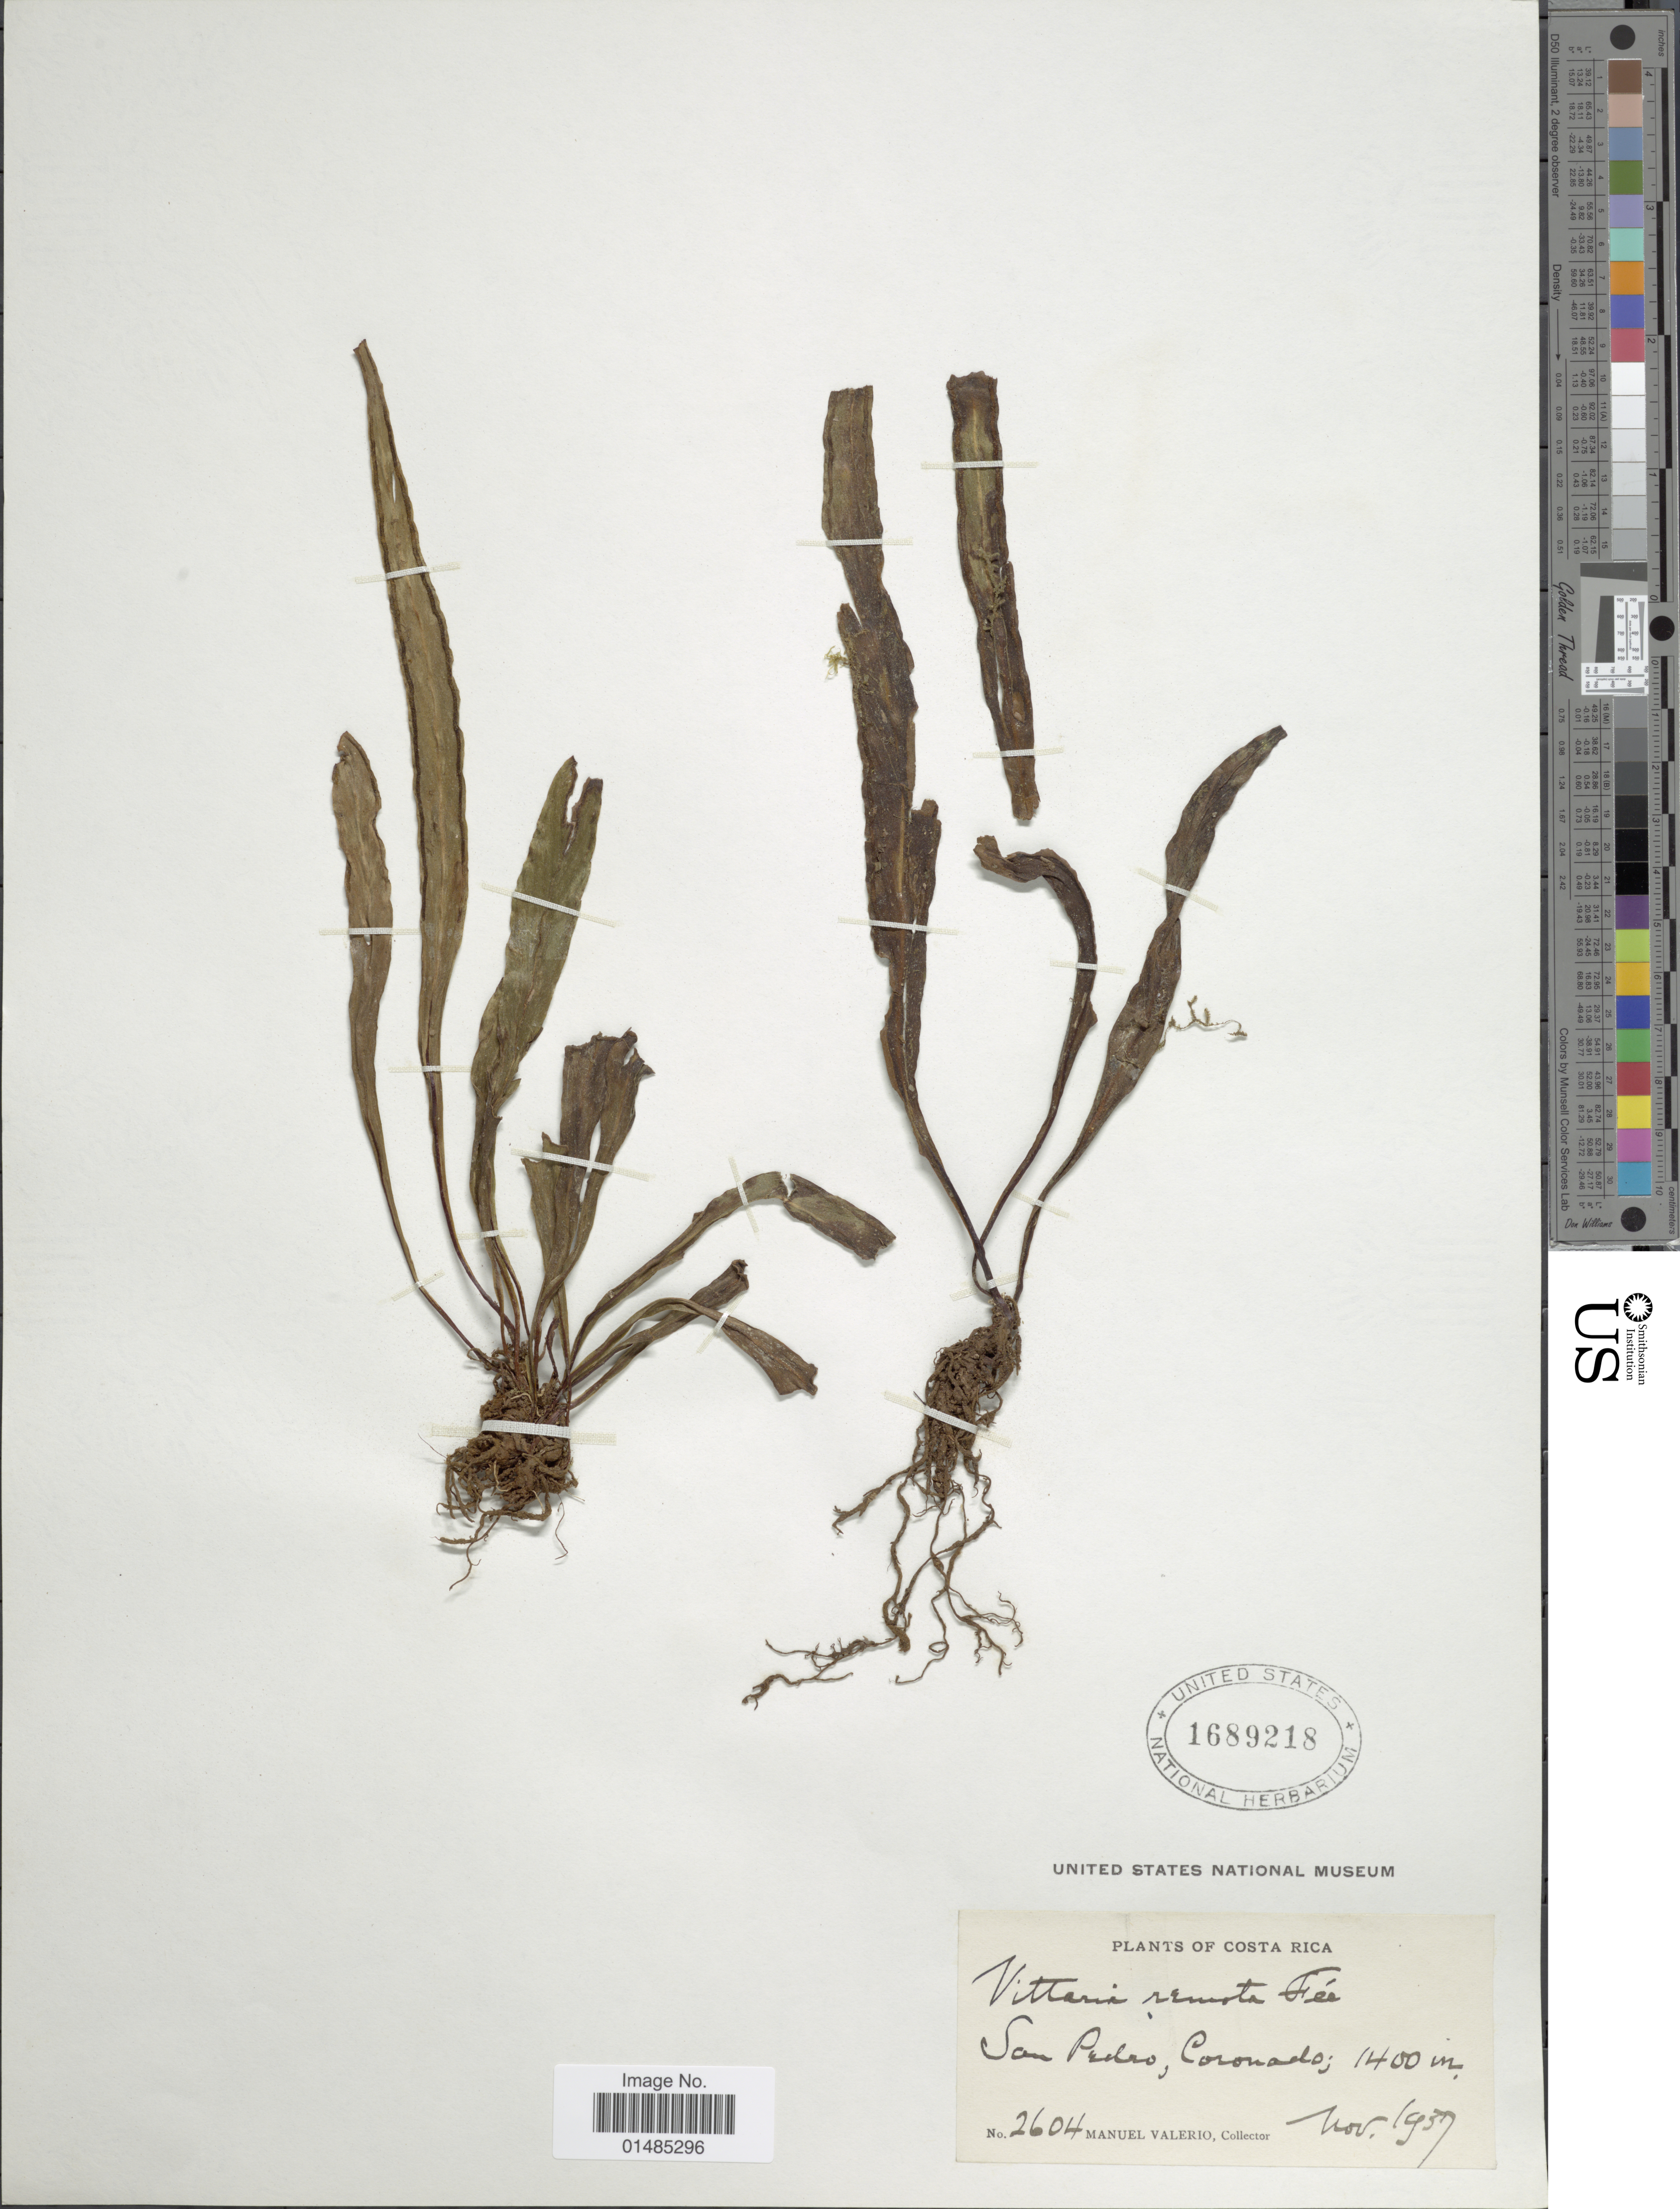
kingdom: Plantae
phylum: Tracheophyta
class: Polypodiopsida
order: Polypodiales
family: Pteridaceae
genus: Radiovittaria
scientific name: Radiovittaria remota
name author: (Fée) E.H. Crane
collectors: M. Valerio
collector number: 2604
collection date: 1957-11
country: Costa Rica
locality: San Pedro, Coronado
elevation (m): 1400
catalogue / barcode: US 1689218